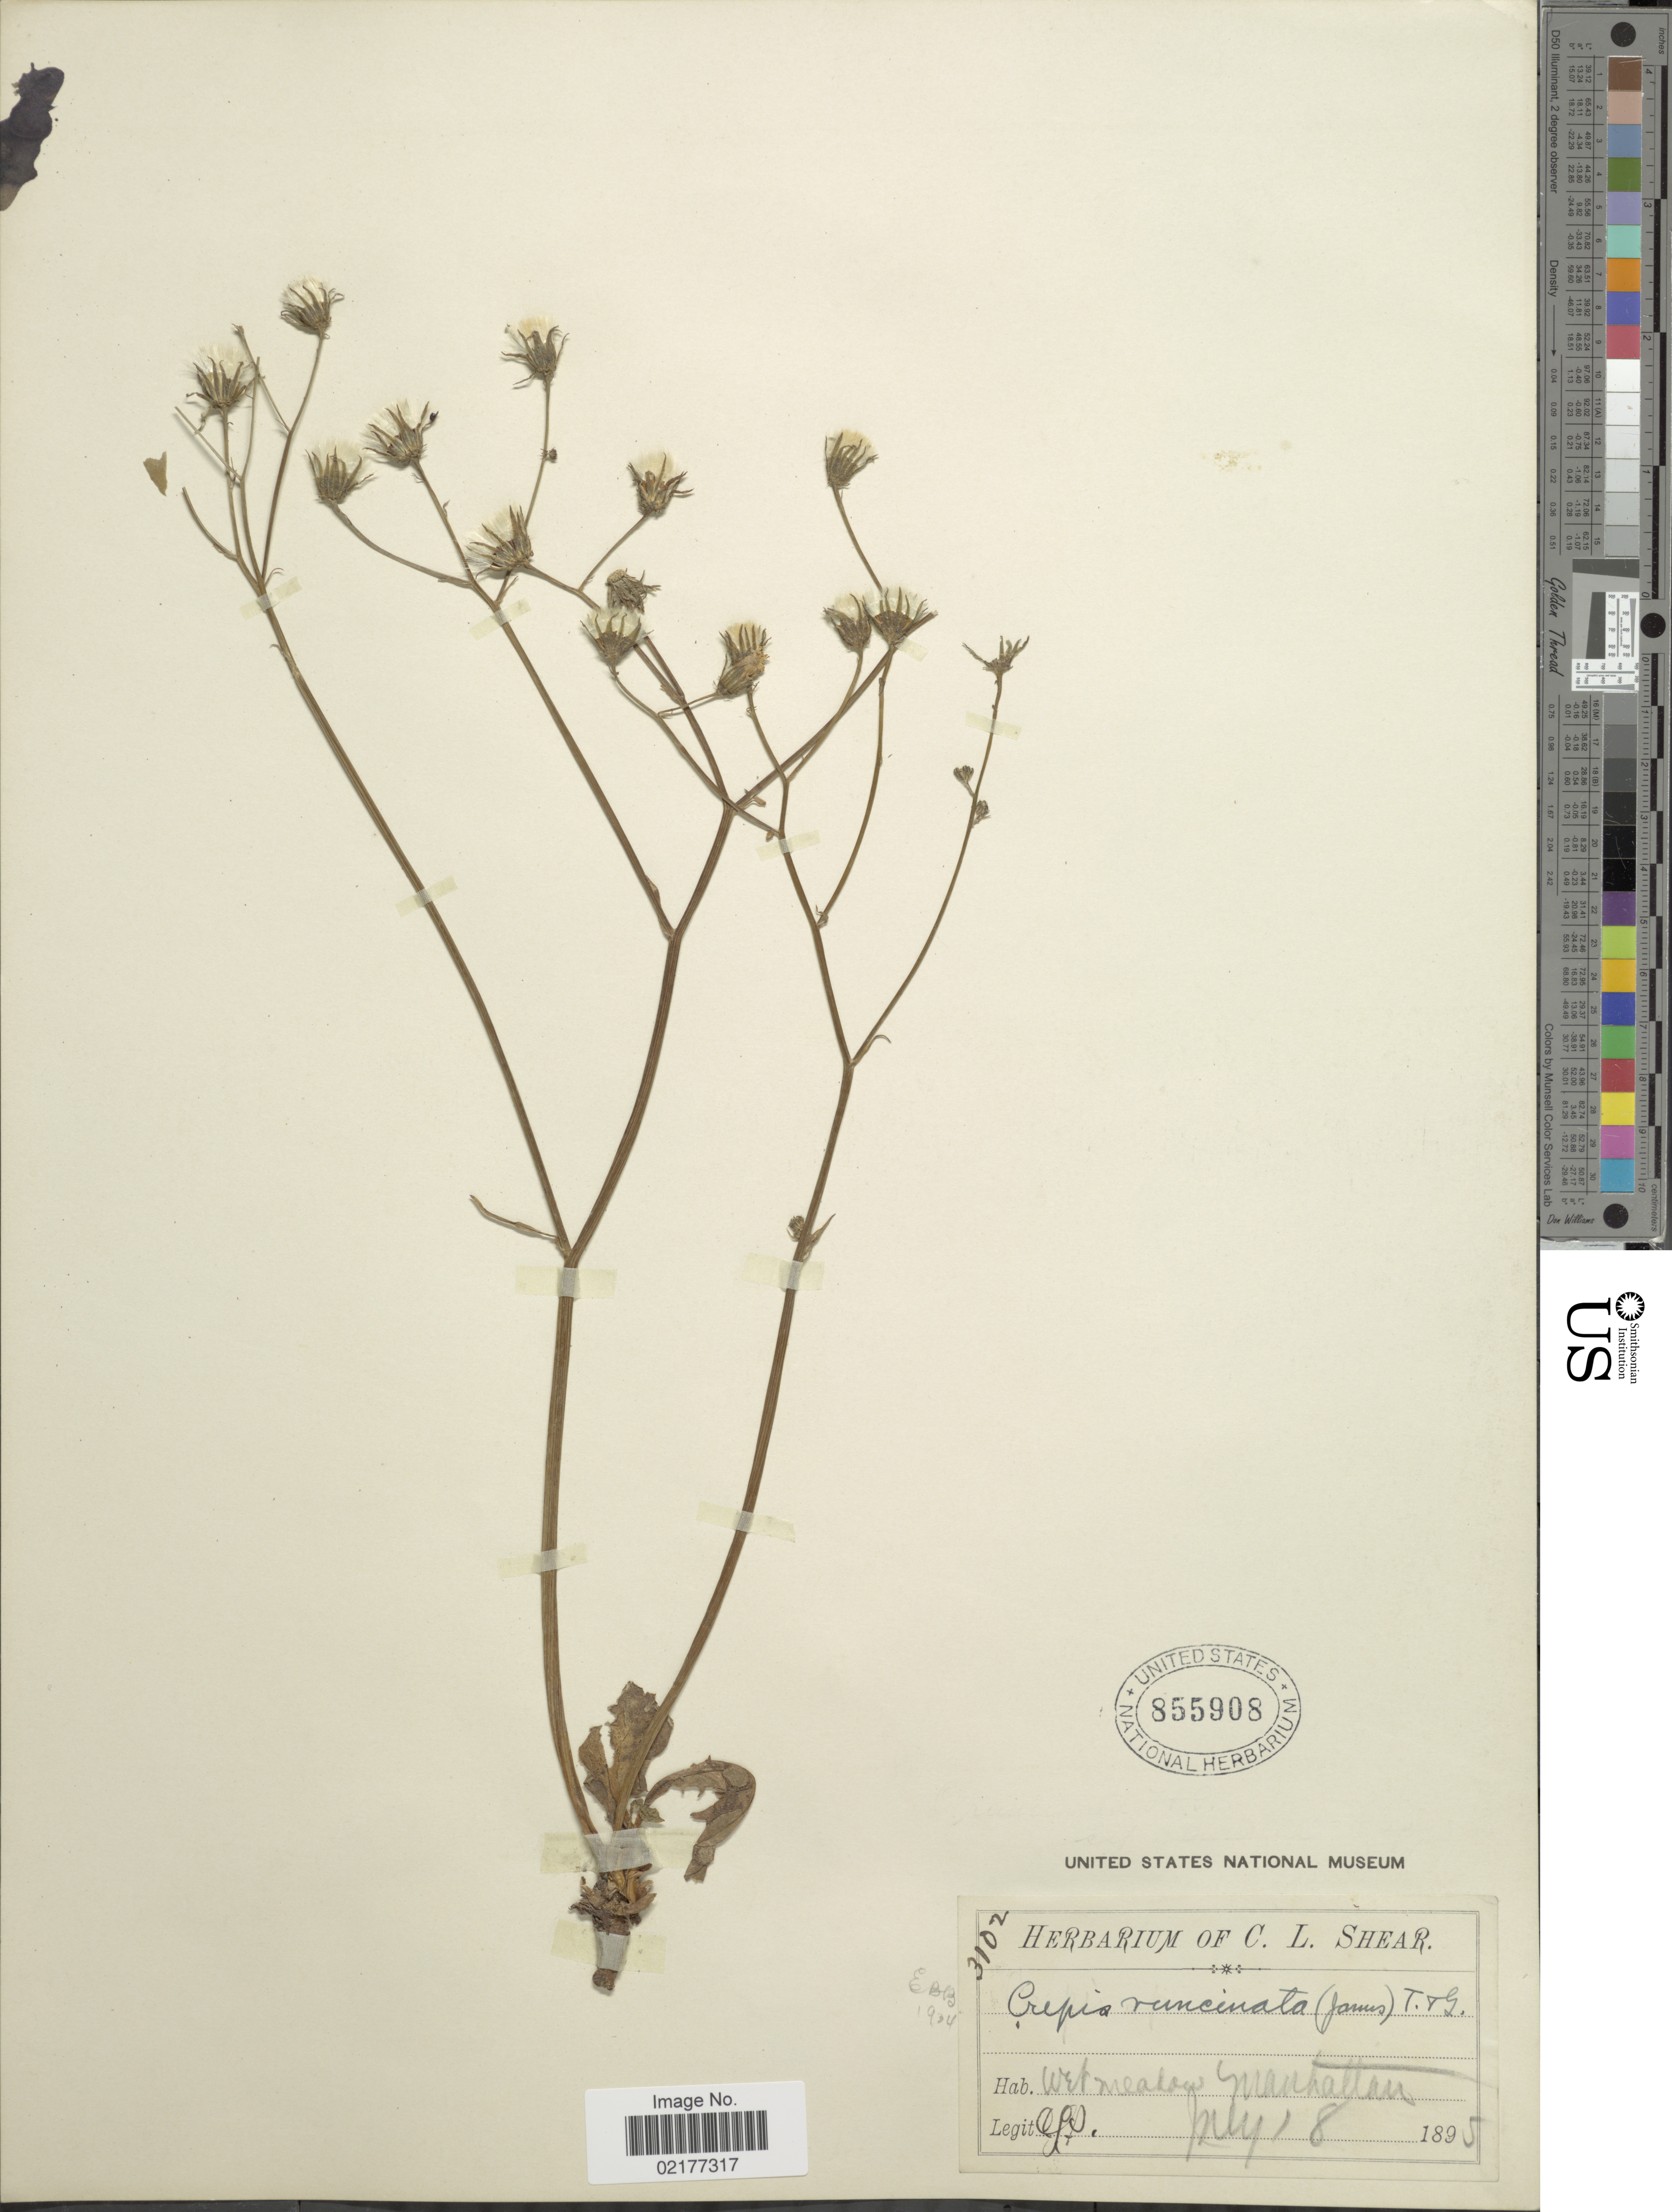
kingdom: Plantae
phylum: Tracheophyta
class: Magnoliopsida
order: Asterales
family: Asteraceae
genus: Crepis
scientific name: Crepis runcinata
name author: Torr. & A. Gray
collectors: C. L. Shear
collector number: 3102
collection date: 1895-05-18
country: United States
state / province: New York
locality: Wet meadow, Manhattan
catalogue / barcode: US 855908